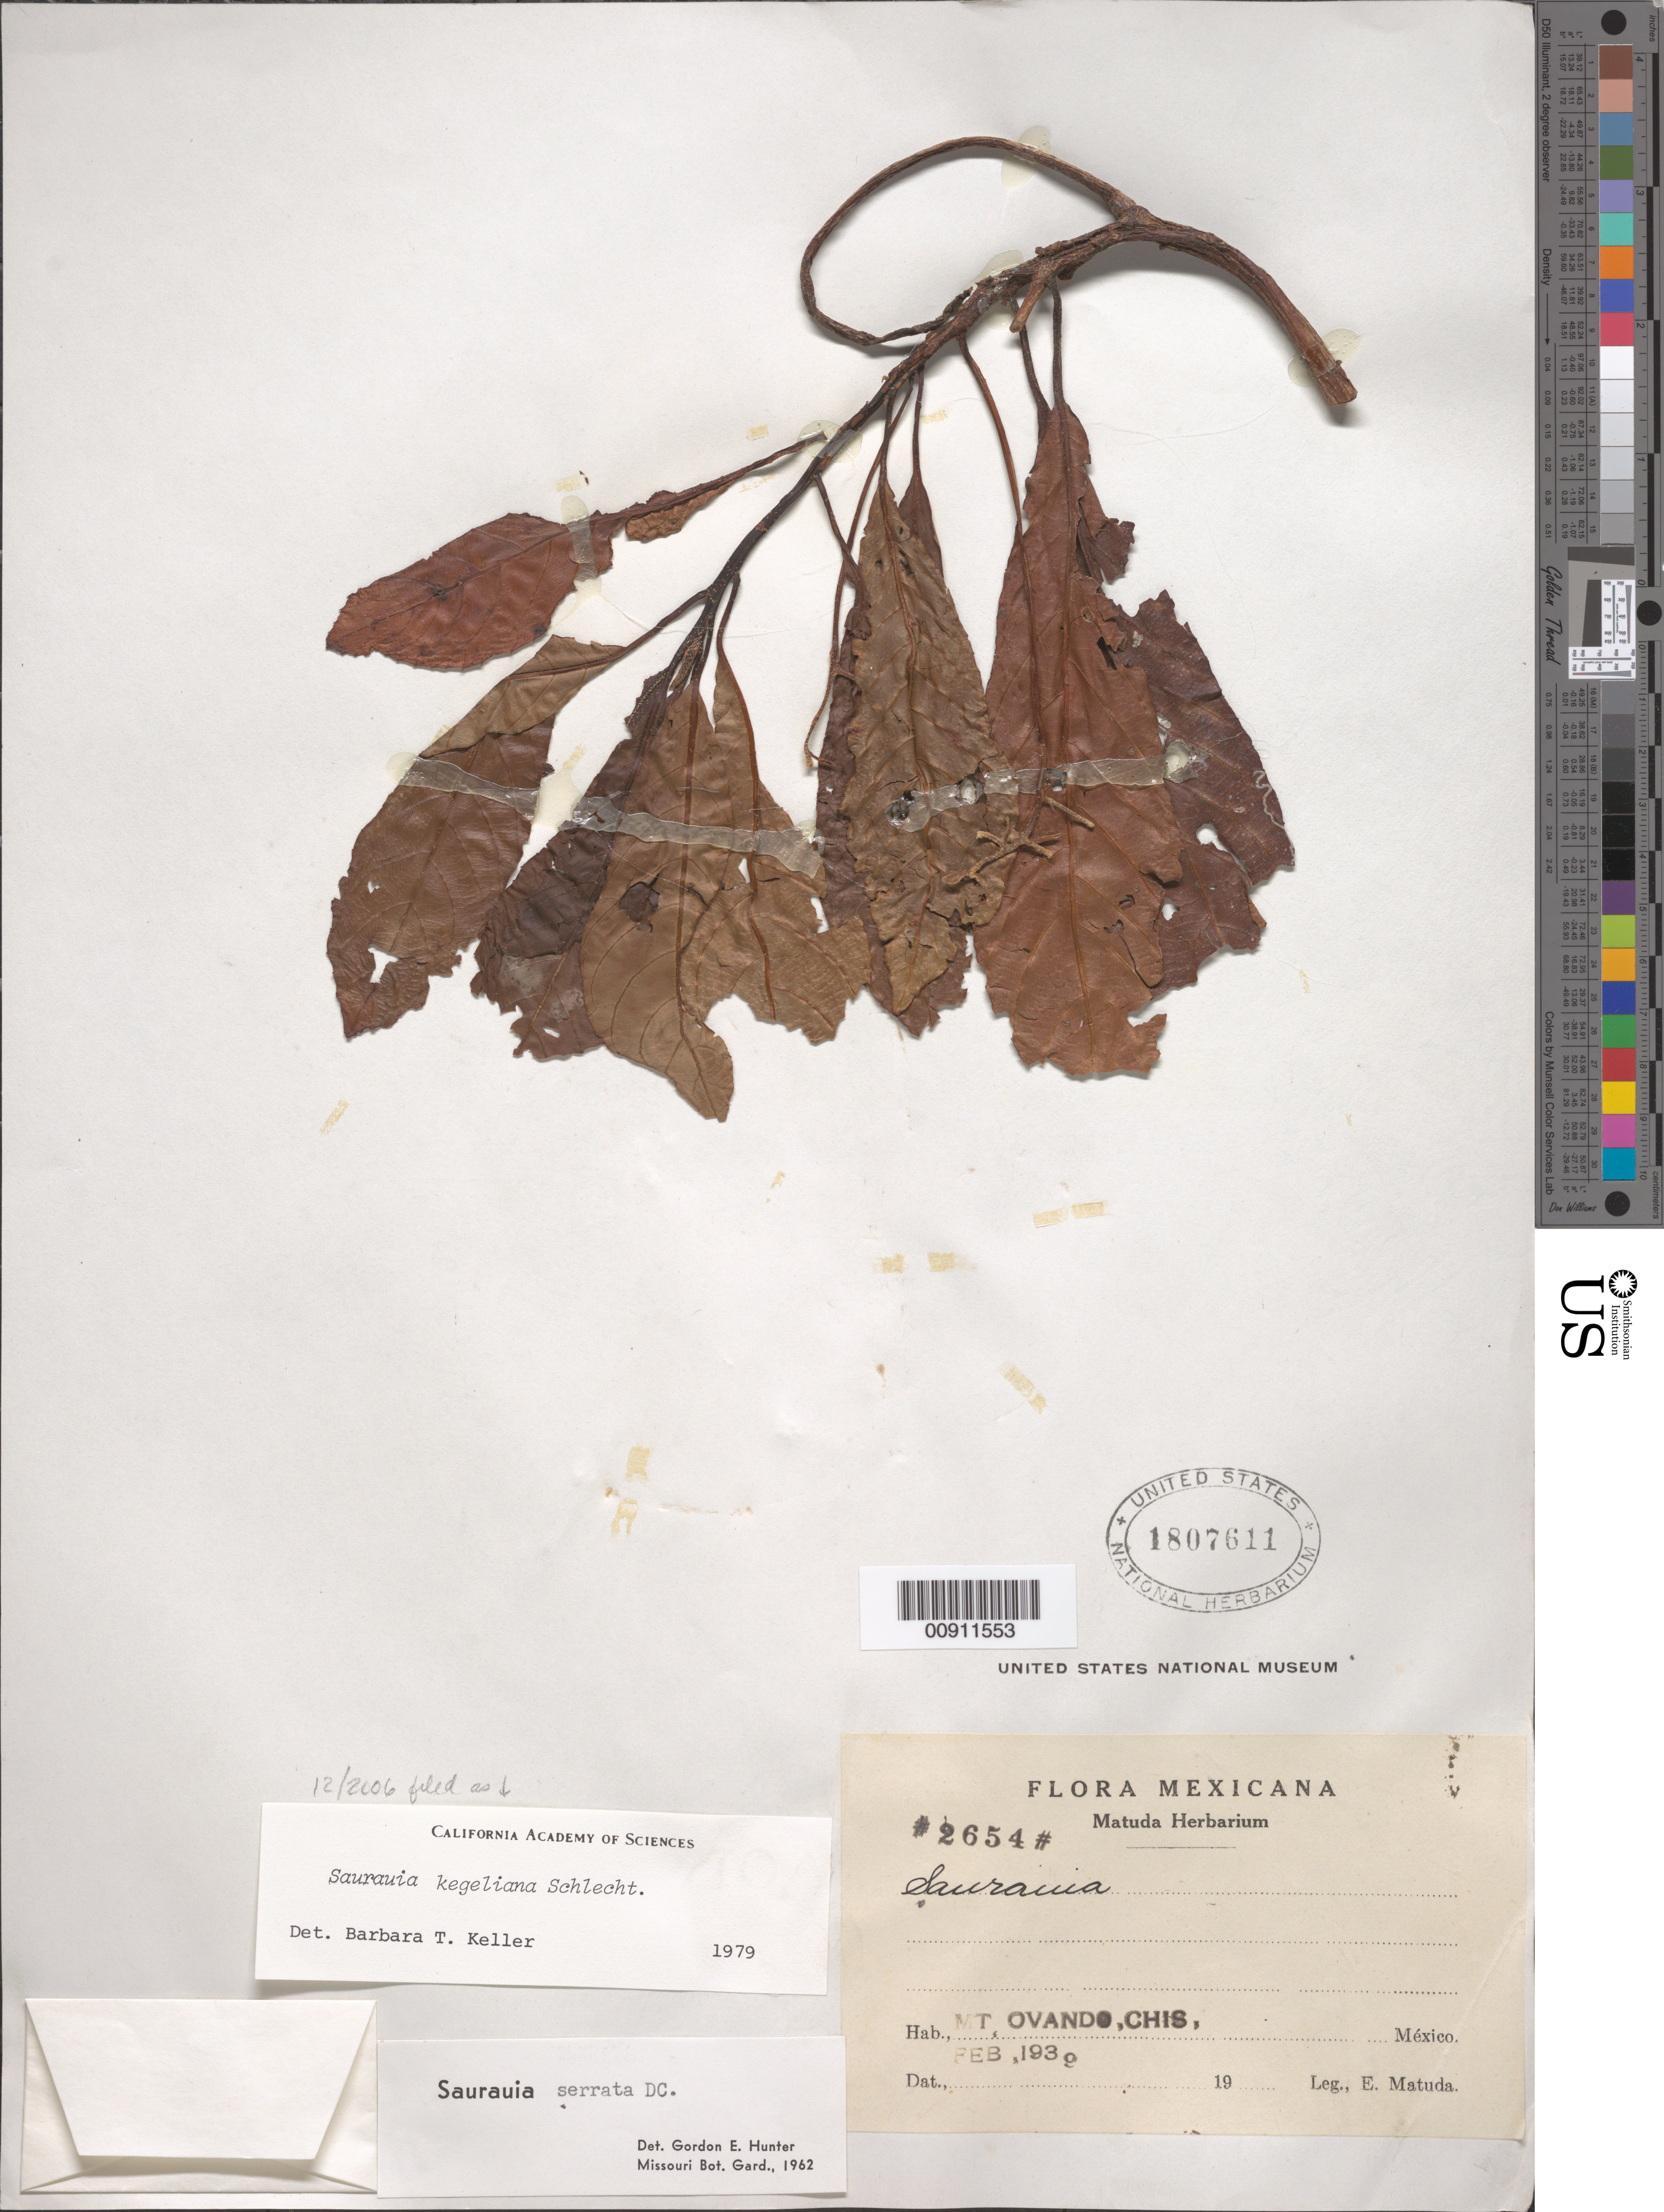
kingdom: Plantae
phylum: Tracheophyta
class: Magnoliopsida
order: Ericales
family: Actinidiaceae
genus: Saurauia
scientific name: Saurauia kegeliana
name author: Schltdl.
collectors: E. Matuda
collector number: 2654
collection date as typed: Feb 1939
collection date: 1939-02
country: Mexico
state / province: Chiapas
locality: Mt. Ovando, Chiapas.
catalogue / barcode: US 1807611